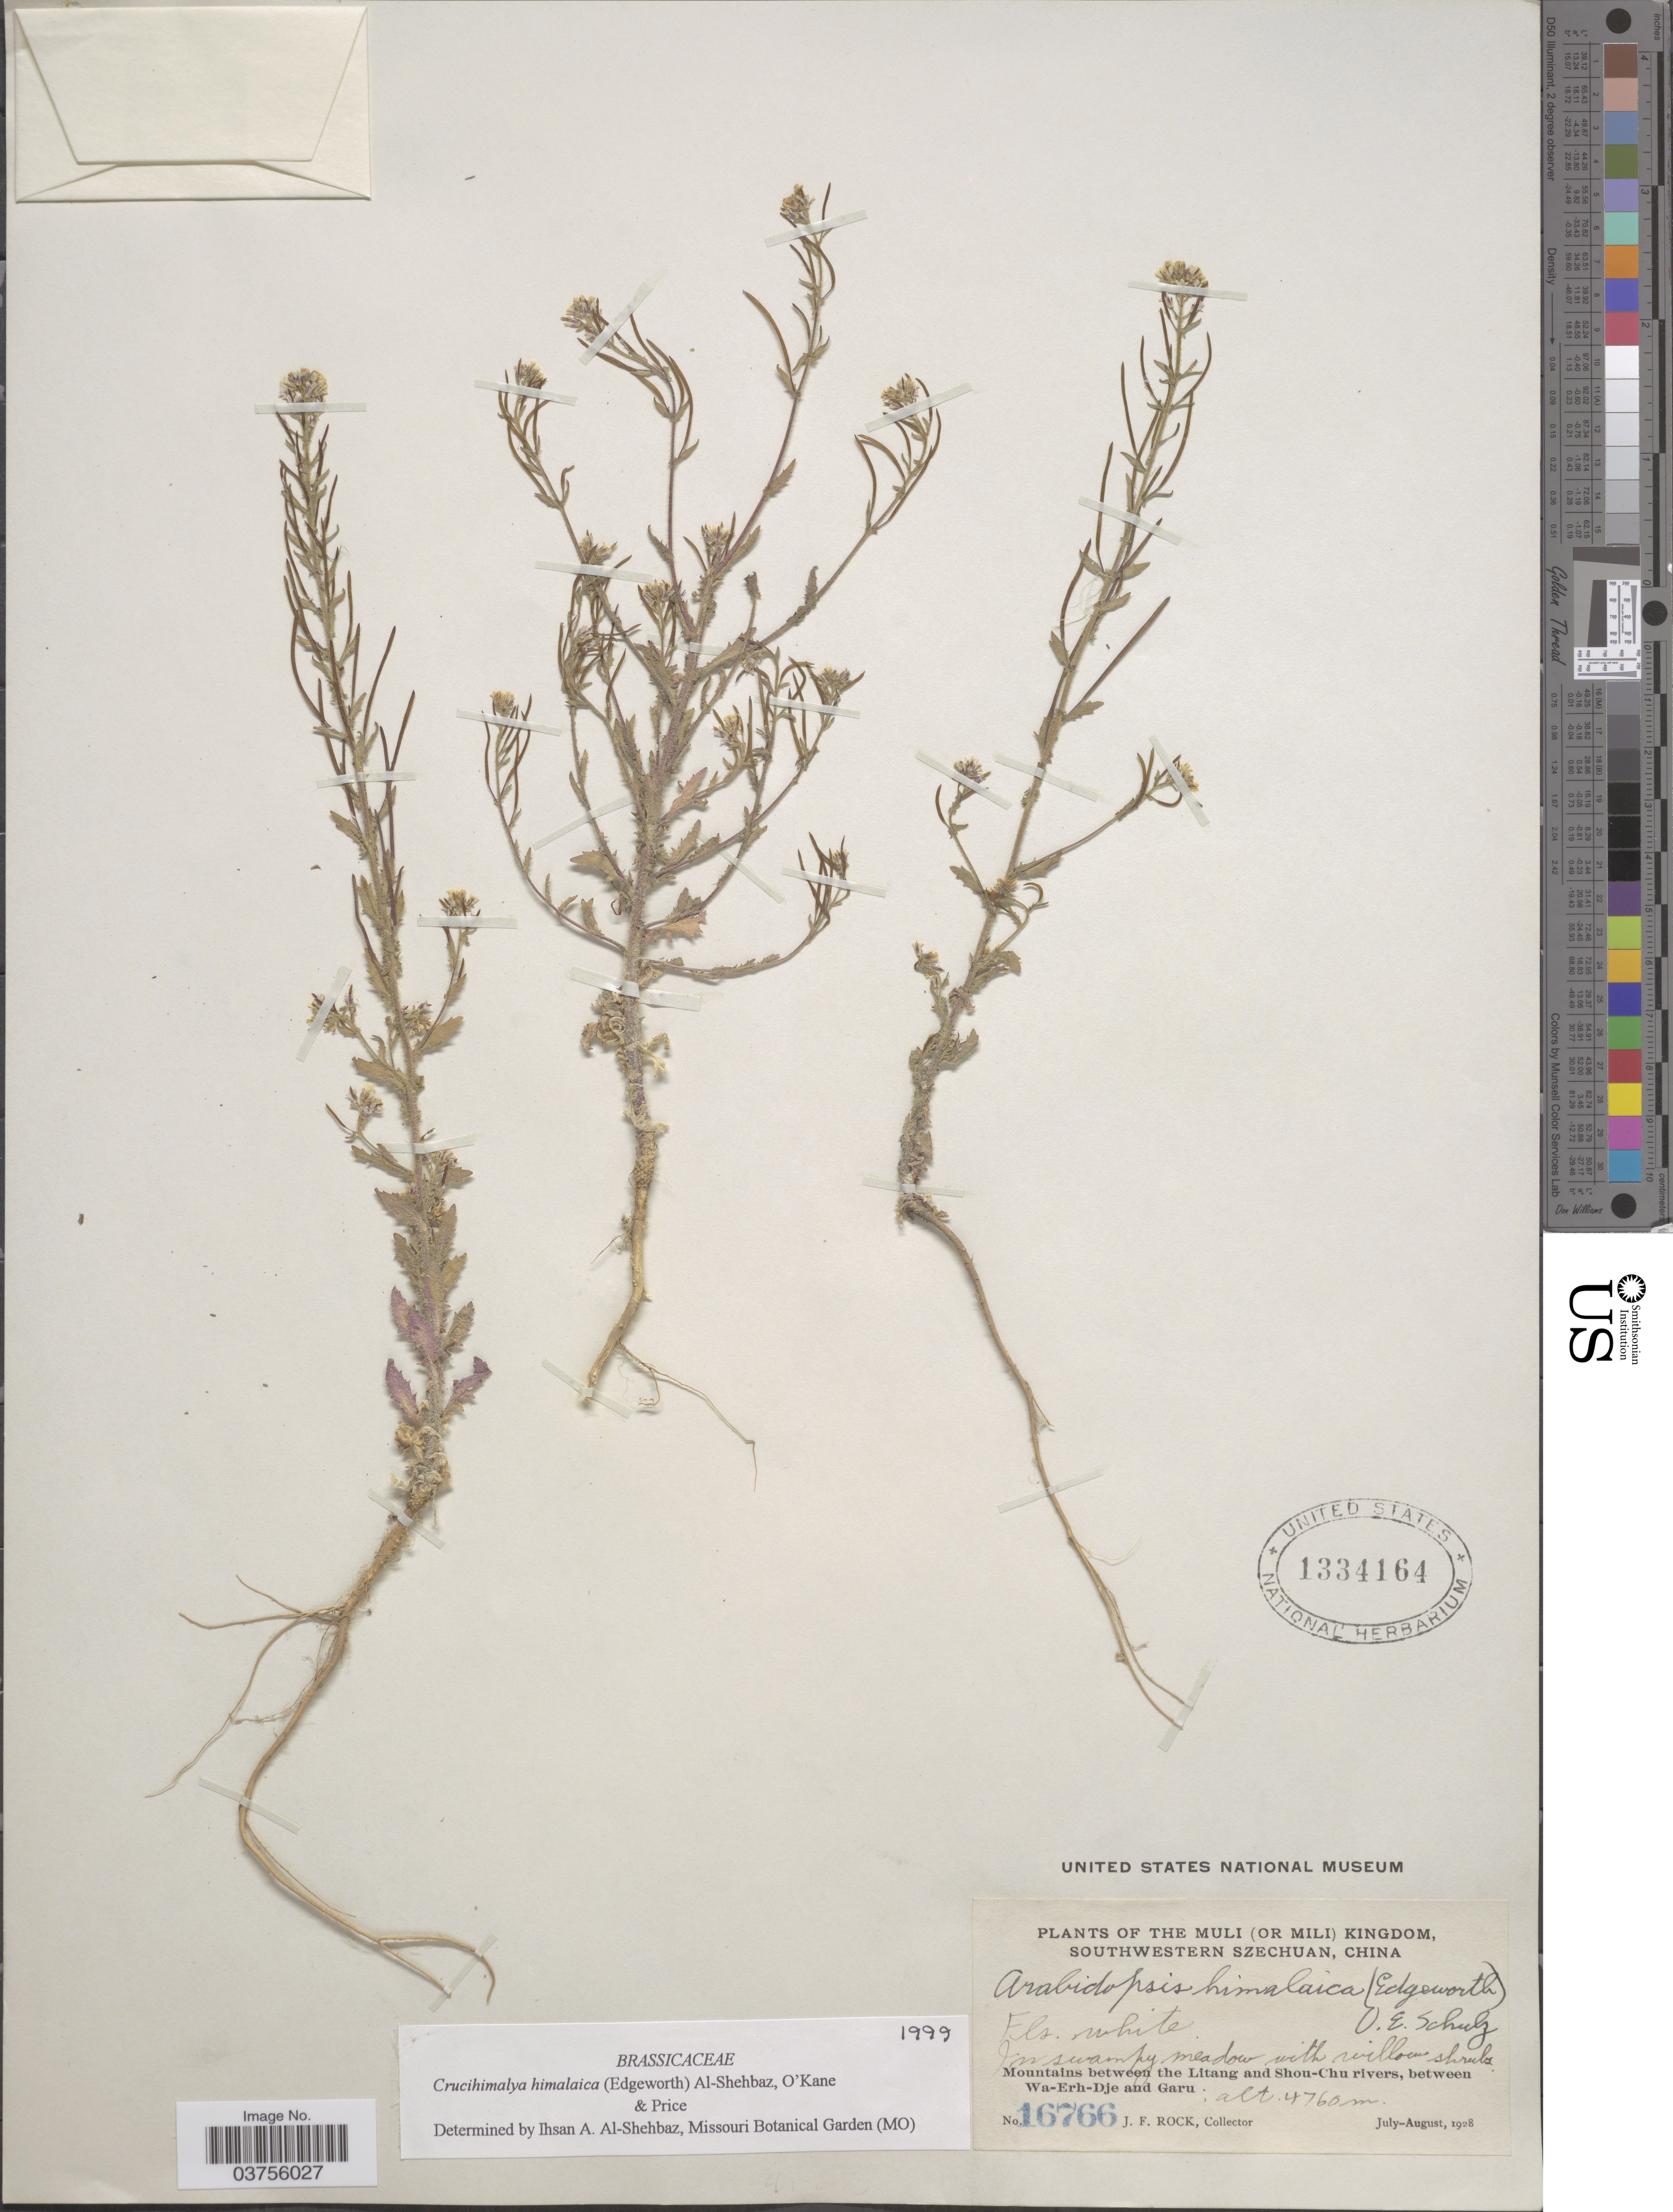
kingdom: Plantae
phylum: Tracheophyta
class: Magnoliopsida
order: Brassicales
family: Brassicaceae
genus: Crucihimalaya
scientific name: Crucihimalaya himalaica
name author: (Edgew.) Al-Shehbaz et al.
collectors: J. Rock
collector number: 16766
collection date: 1928-07/1928-08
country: China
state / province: Sichuan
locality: The Muli (or Mili) Kingdom, Southwestern Szechuan. Mountains between the Litang and Shou-Chu rivers, between Wa-Erh-Dje and Garu.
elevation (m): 4760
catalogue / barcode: US 1334164